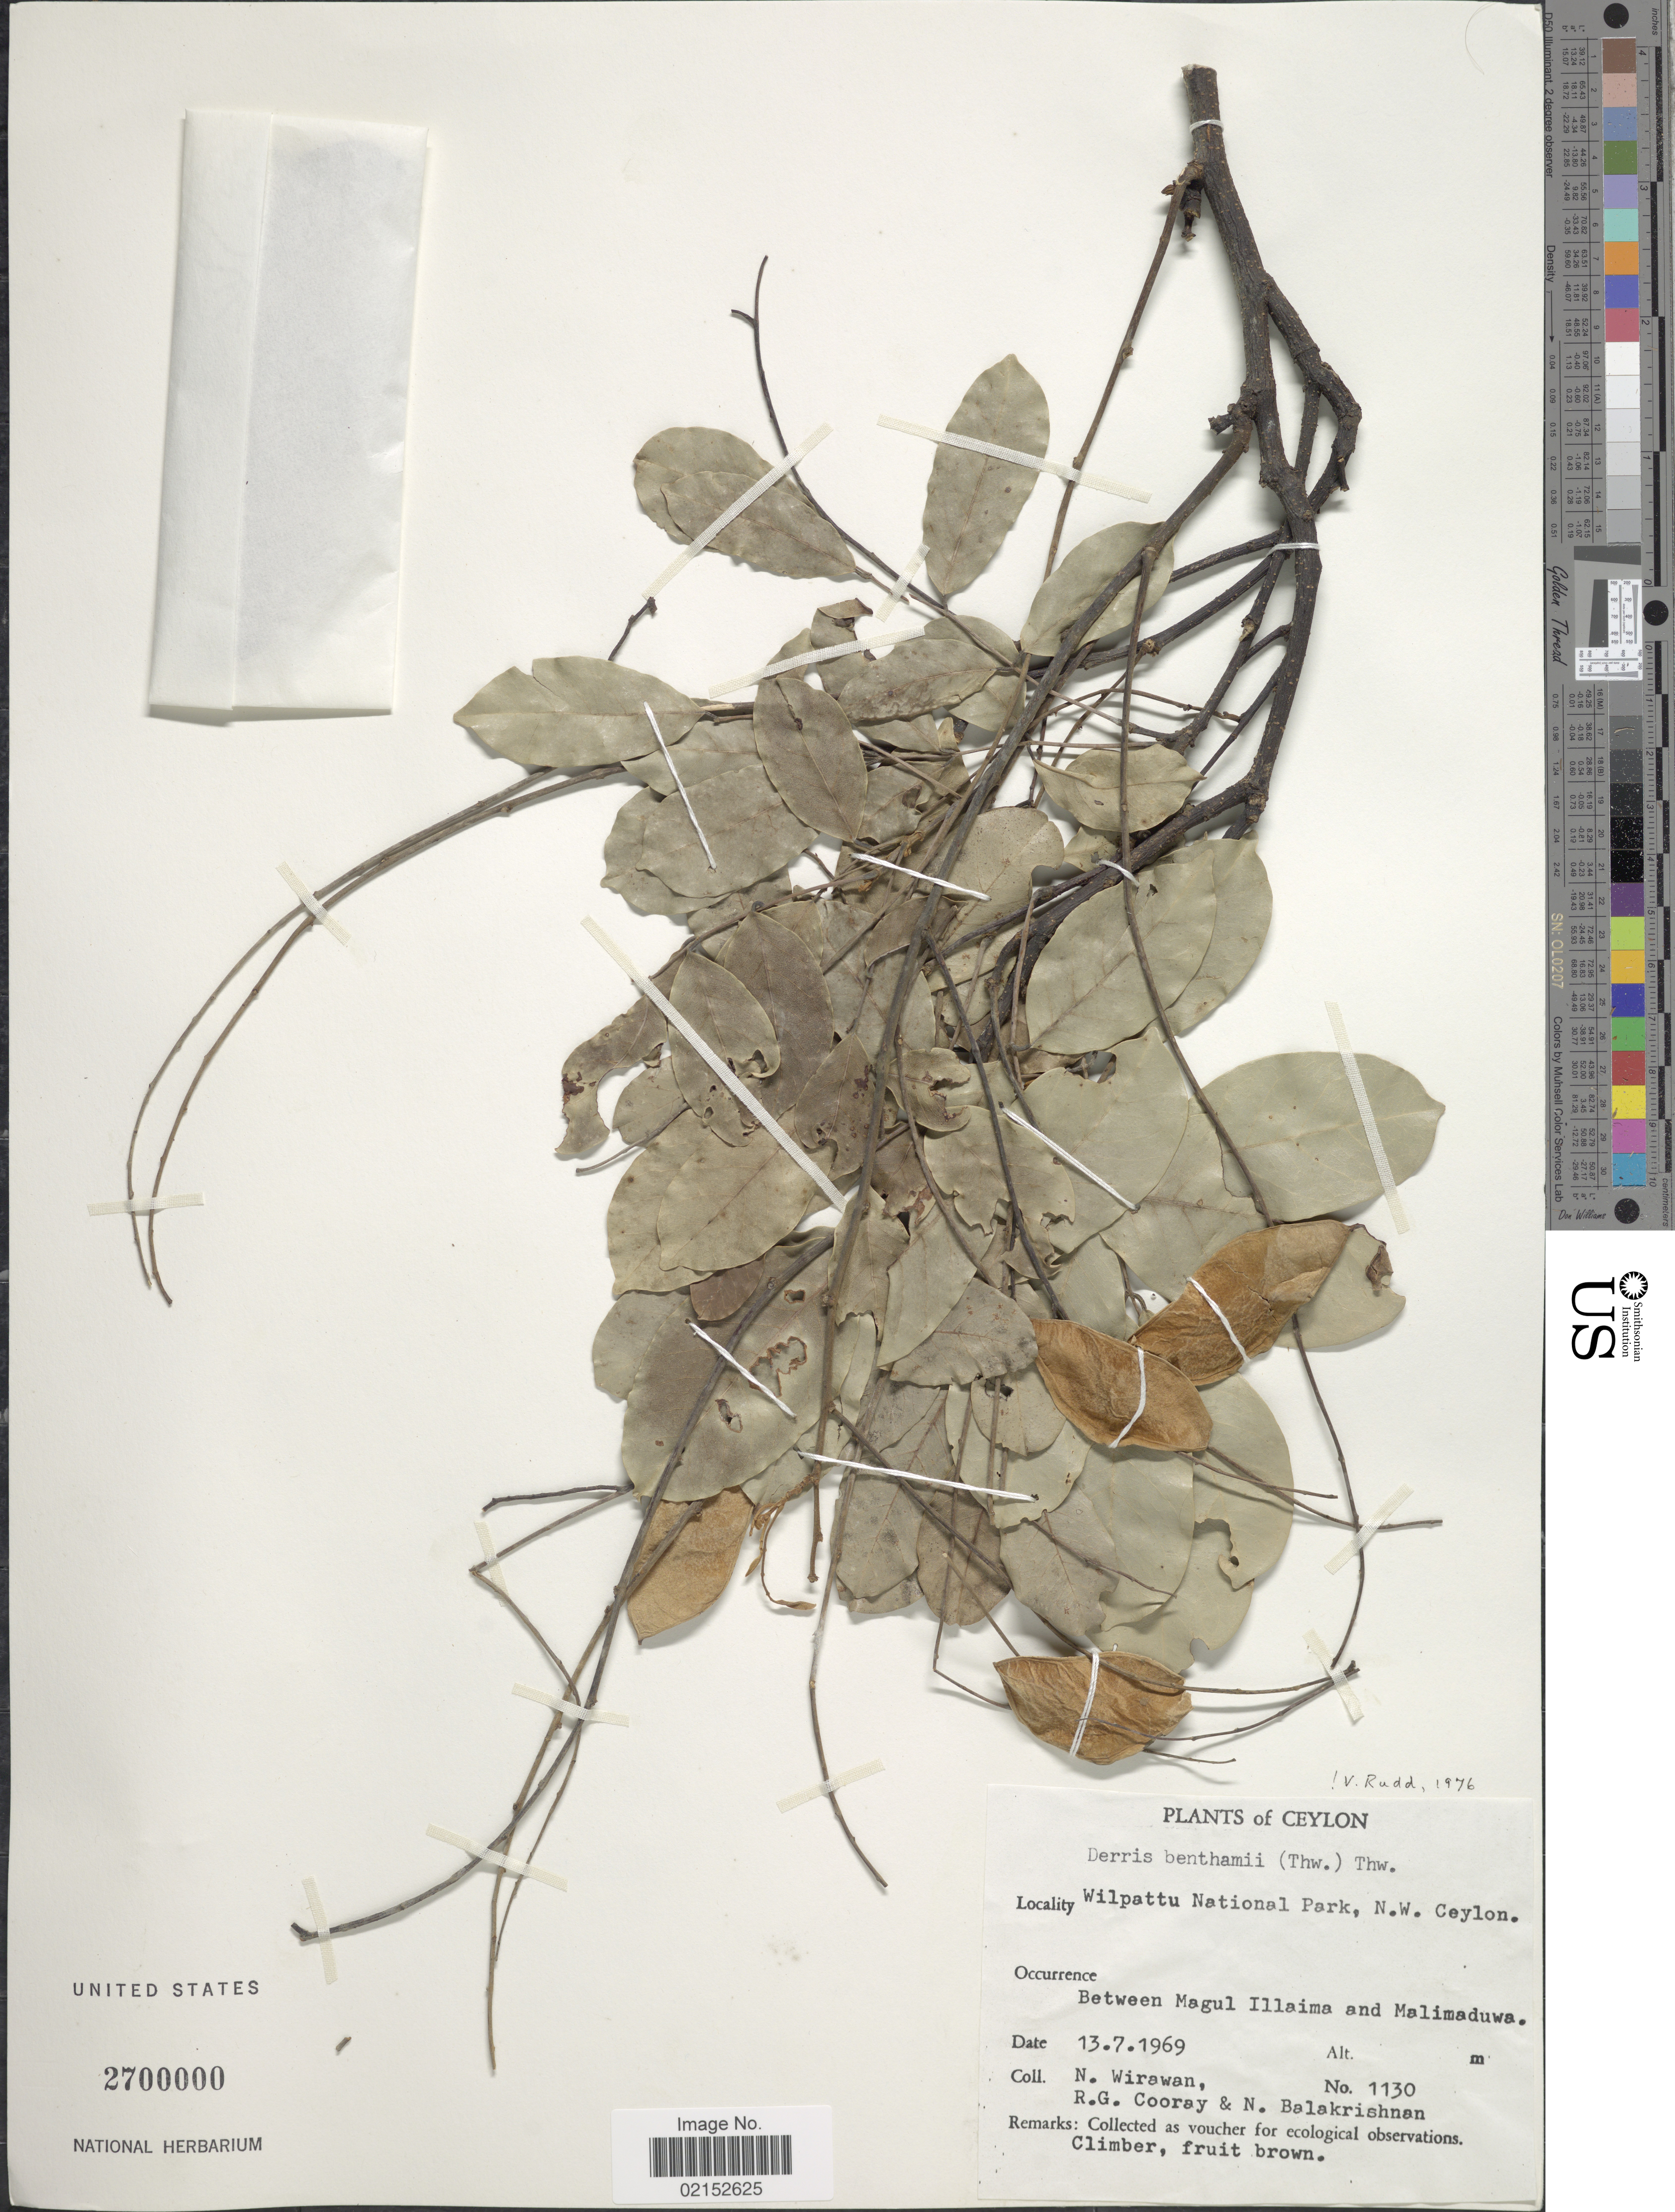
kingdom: Plantae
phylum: Tracheophyta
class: Magnoliopsida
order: Fabales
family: Fabaceae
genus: Derris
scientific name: Derris benthamii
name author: (Thwaites) Thwaites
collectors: N. Wirawan, R. Cooray & N. Balakrishnan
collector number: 1130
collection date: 1969-07-13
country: Sri Lanka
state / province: North Western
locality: Ceylon. Wilpattu National Park, N. W. Ceylon. Between Magul Illaima and Malimaduwa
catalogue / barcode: US 2700000